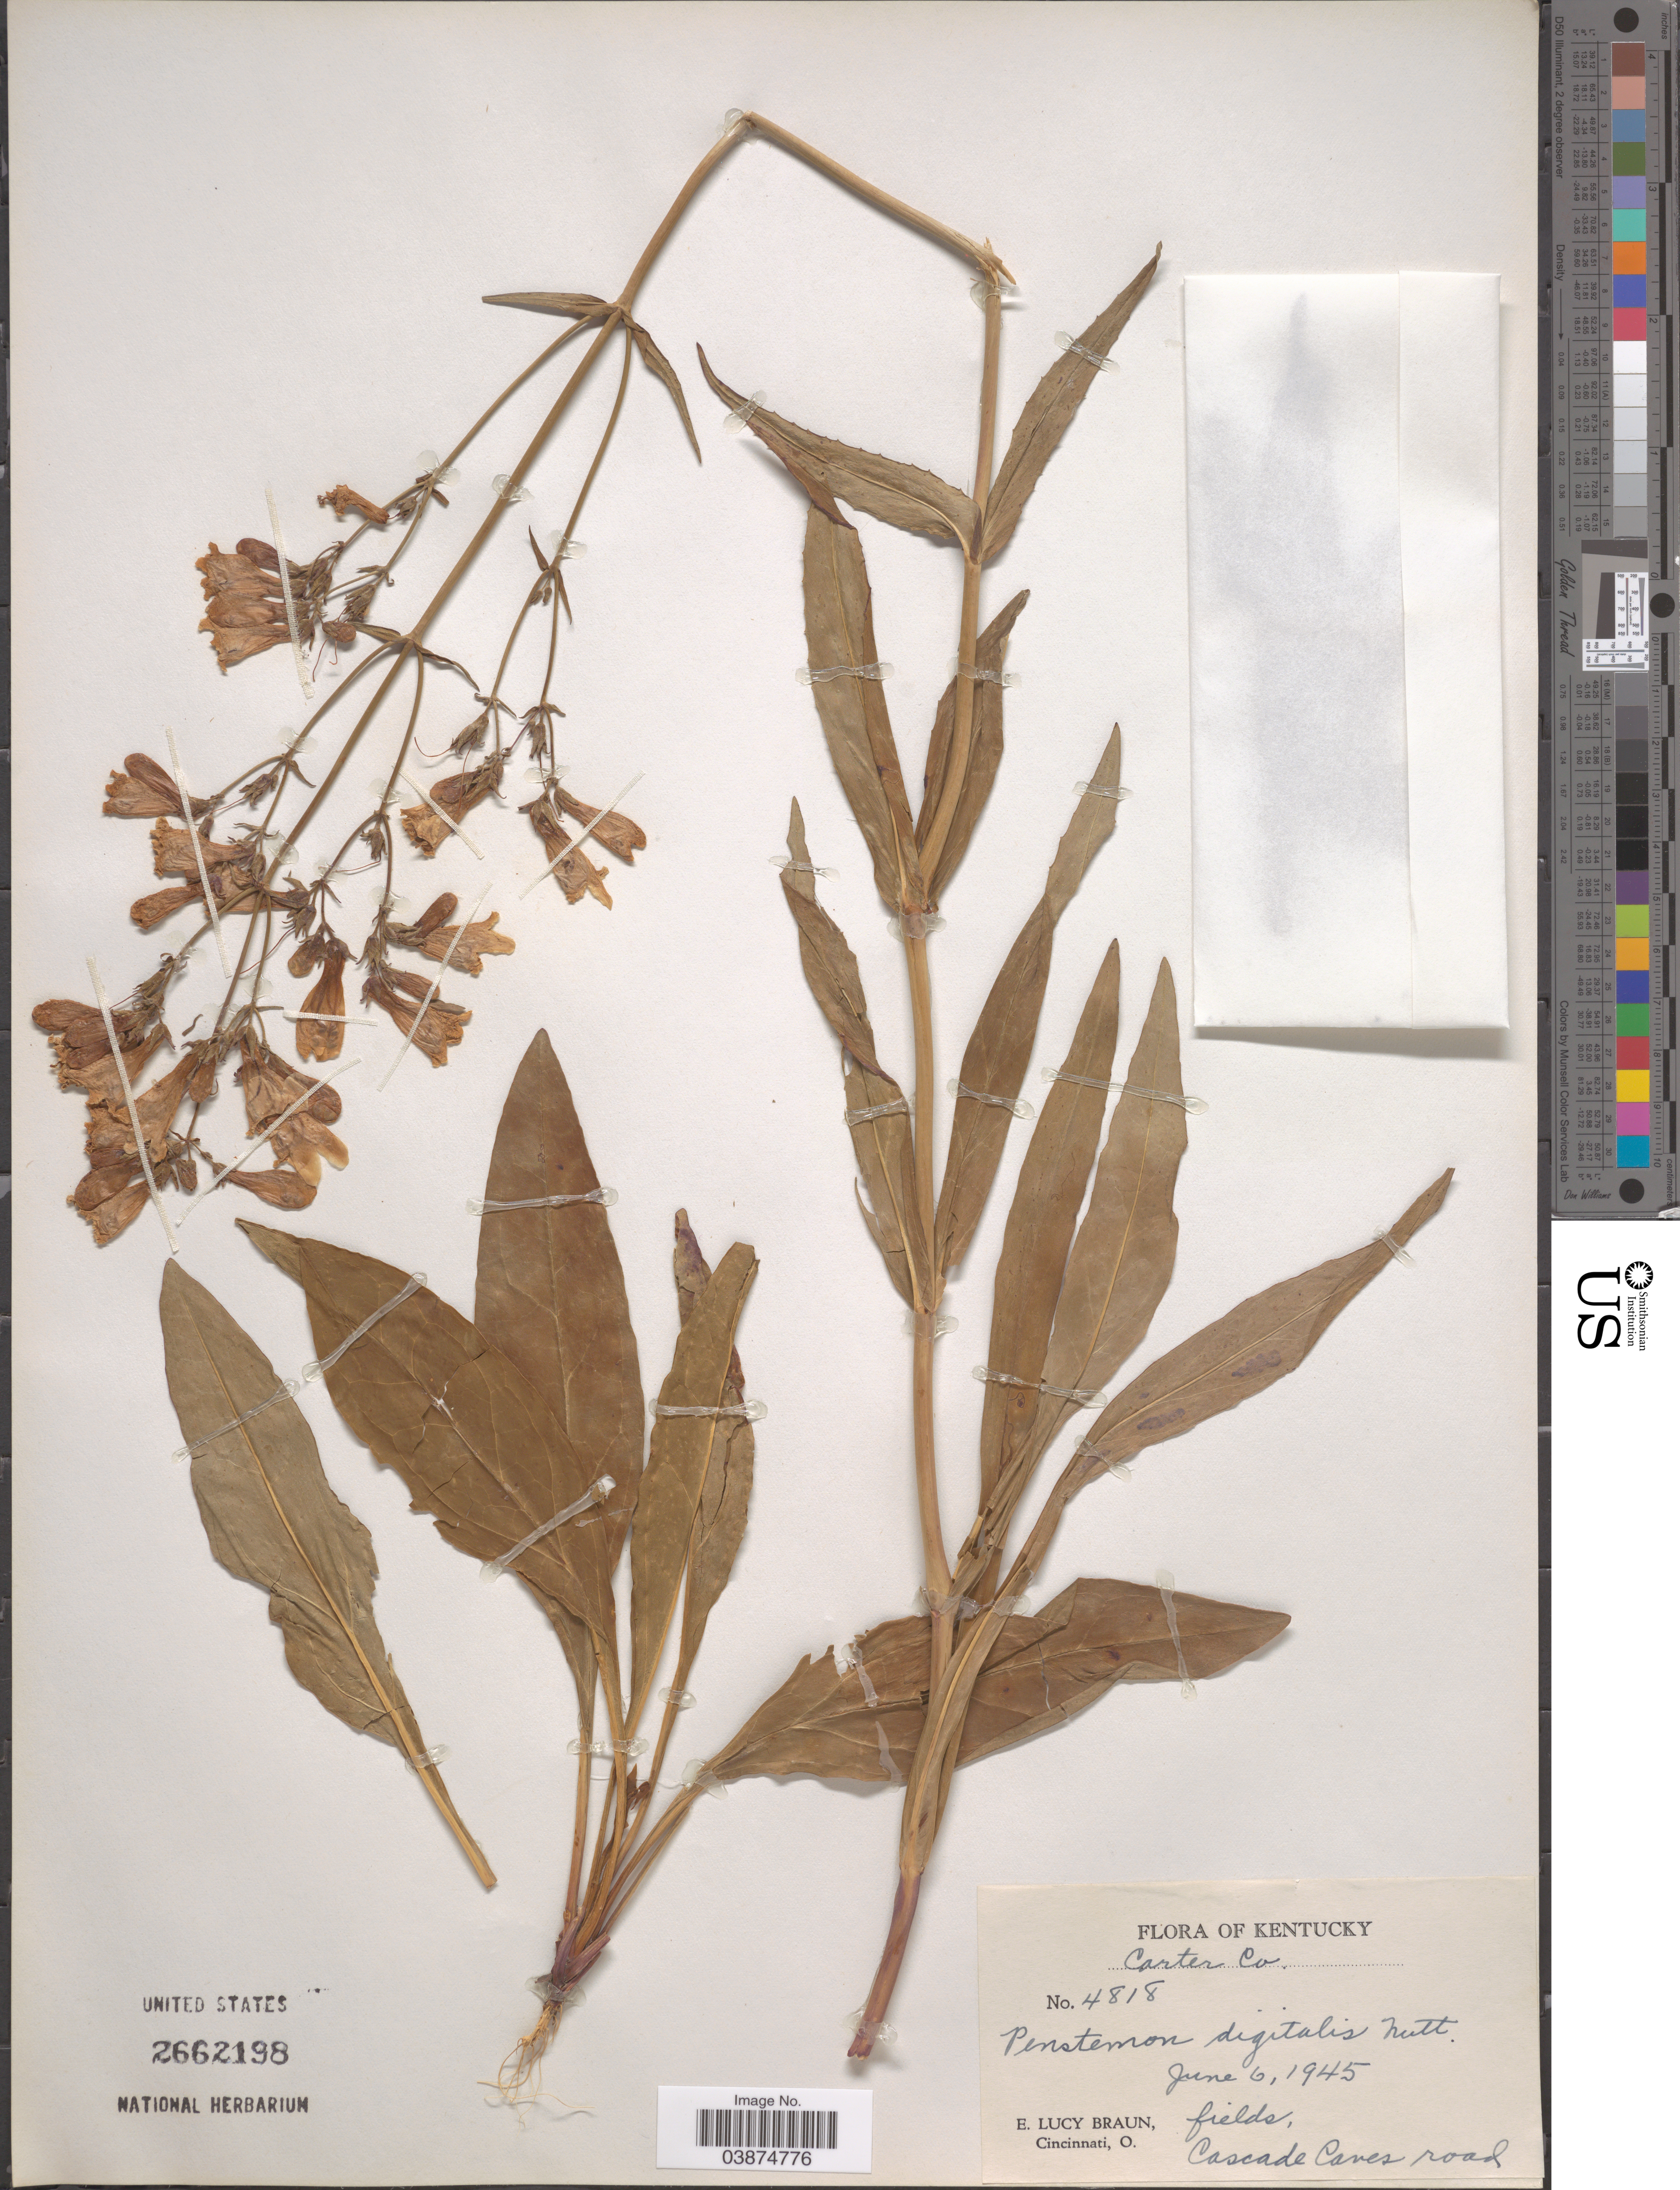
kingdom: Plantae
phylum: Tracheophyta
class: Magnoliopsida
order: Lamiales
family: Plantaginaceae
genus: Penstemon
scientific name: Penstemon digitalis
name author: Nutt. ex Sims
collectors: E. L. Braun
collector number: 4818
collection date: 1945-06-06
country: United States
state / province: Kentucky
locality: Carter Co. Fields, Cascade Caves road.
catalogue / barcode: US 2662198